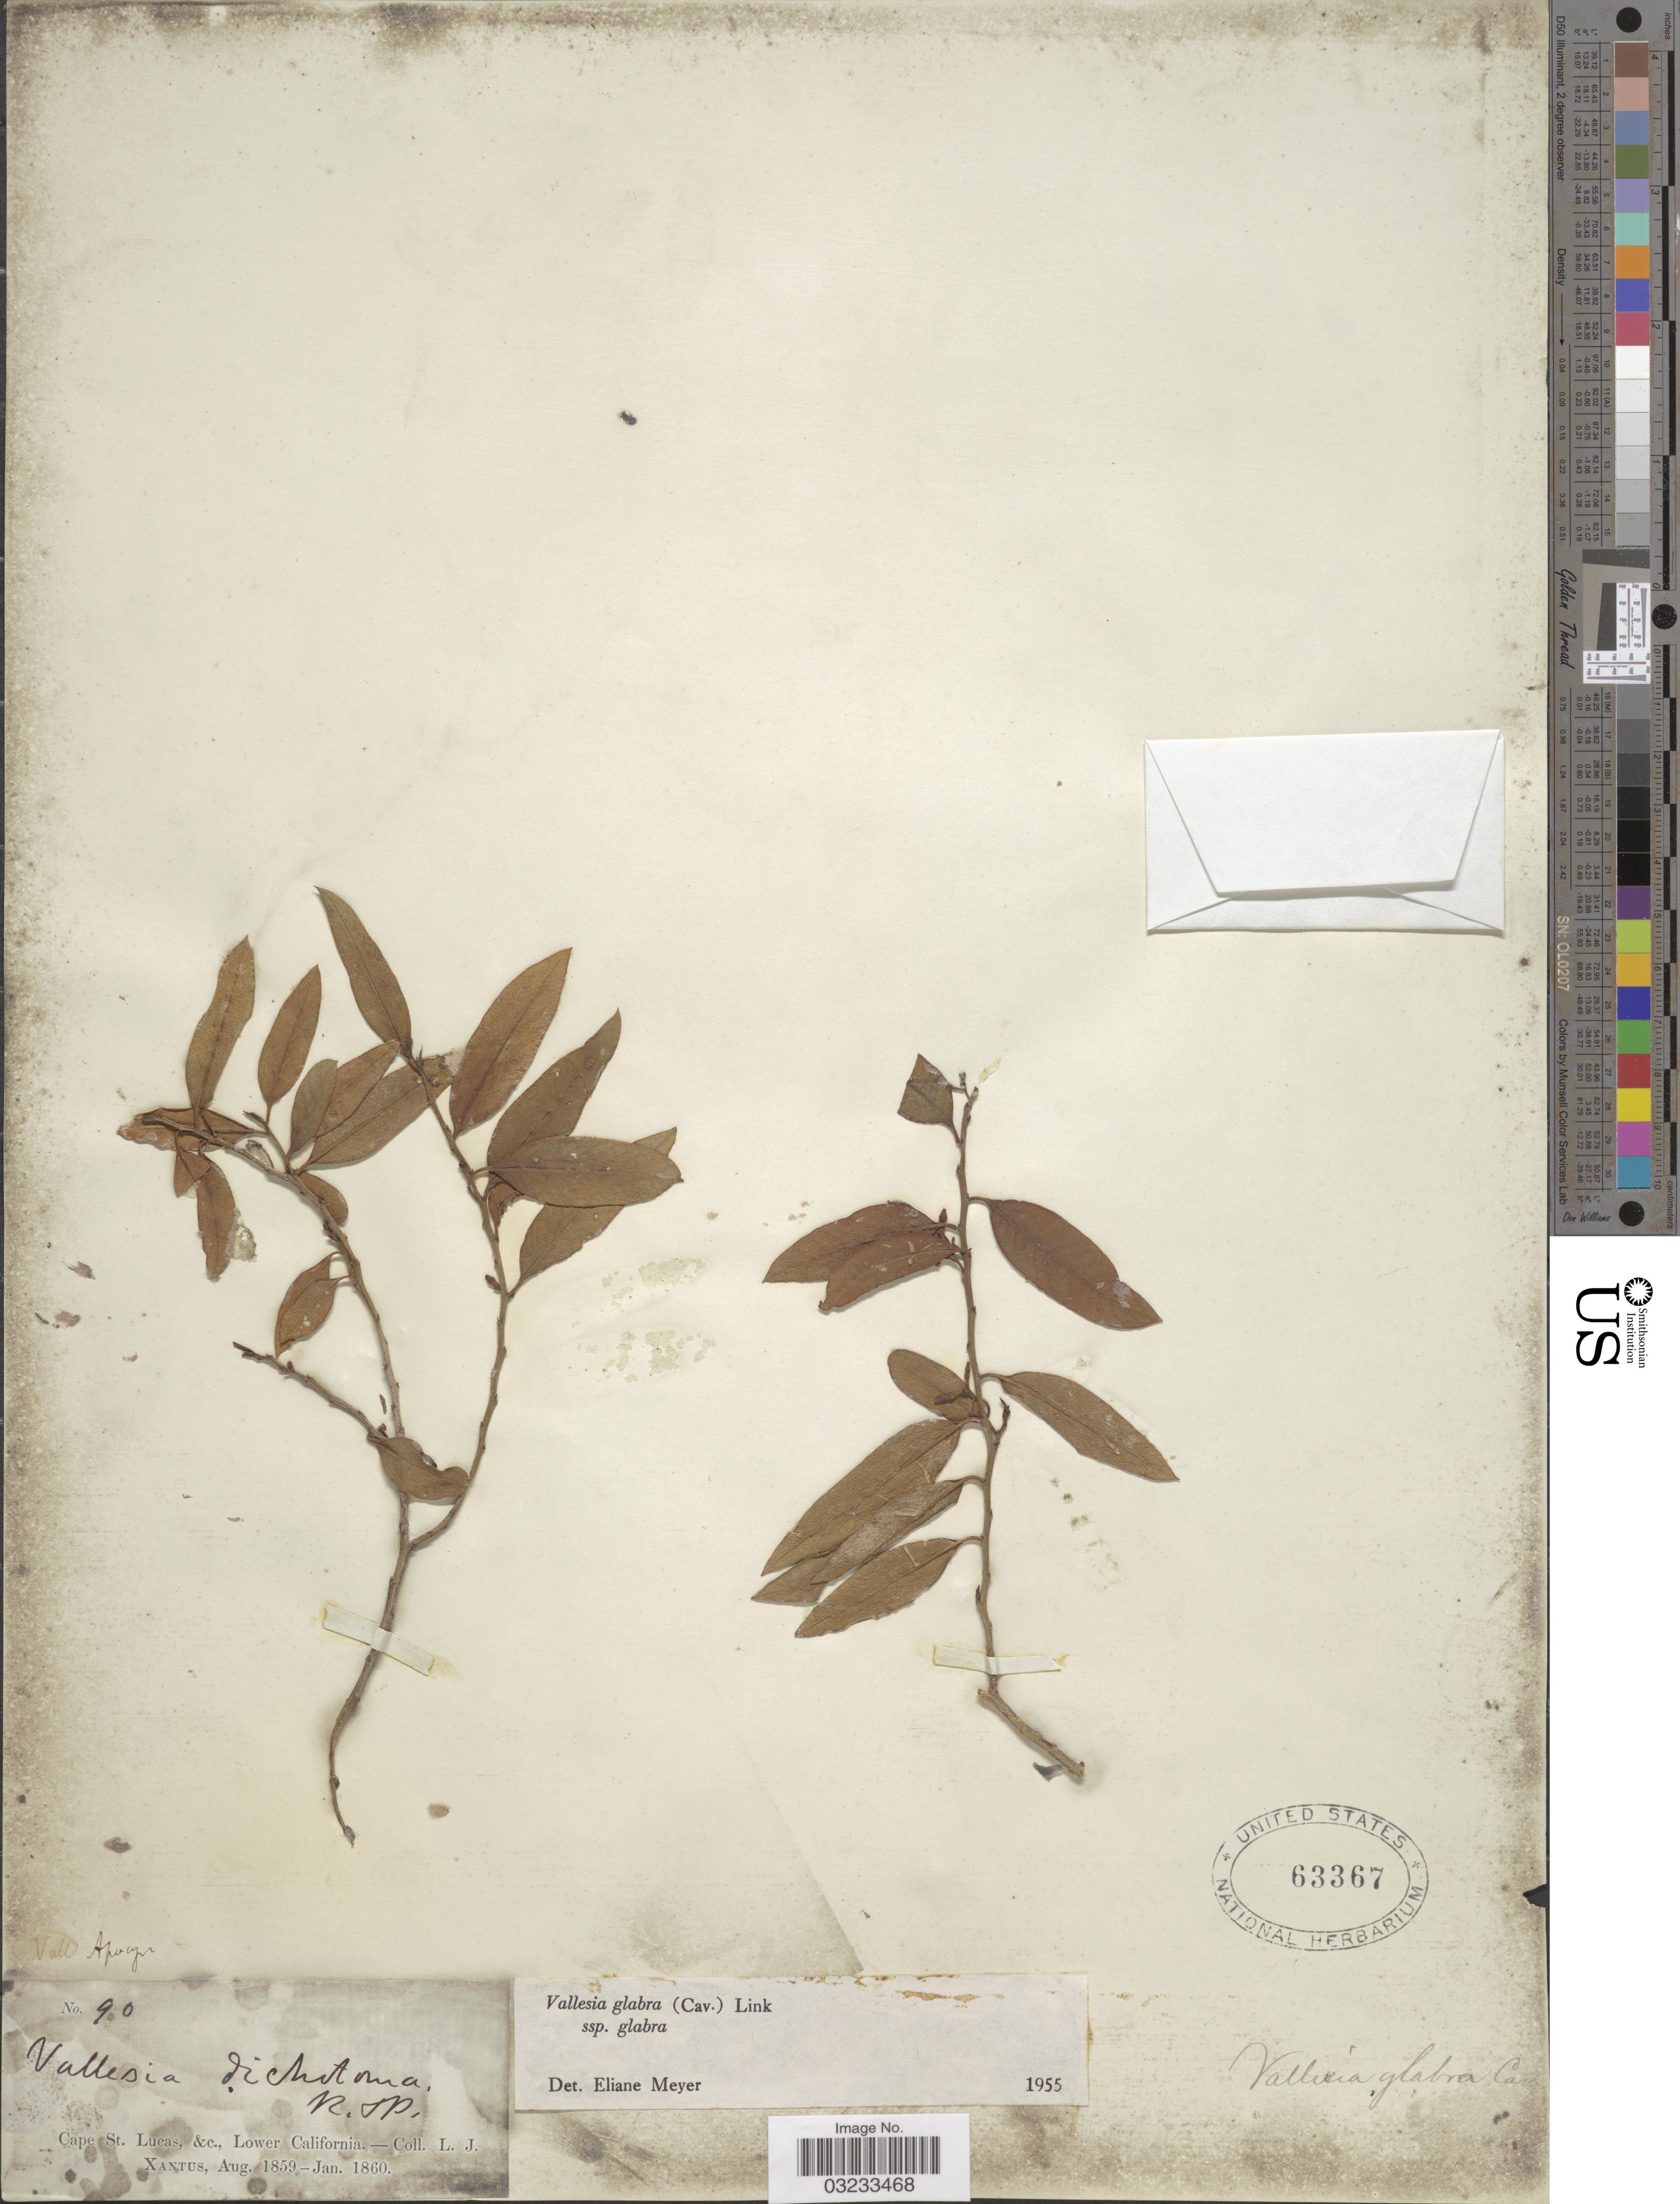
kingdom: Plantae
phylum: Tracheophyta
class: Magnoliopsida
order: Gentianales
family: Apocynaceae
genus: Vallesia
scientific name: Vallesia glabra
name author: (Cav.) Link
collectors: L. J. Xantus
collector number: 90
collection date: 1859-08/1860-01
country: Mexico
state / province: Baja California Sur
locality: Cape St. Lucas, &c., Lower California.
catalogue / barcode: US 63367